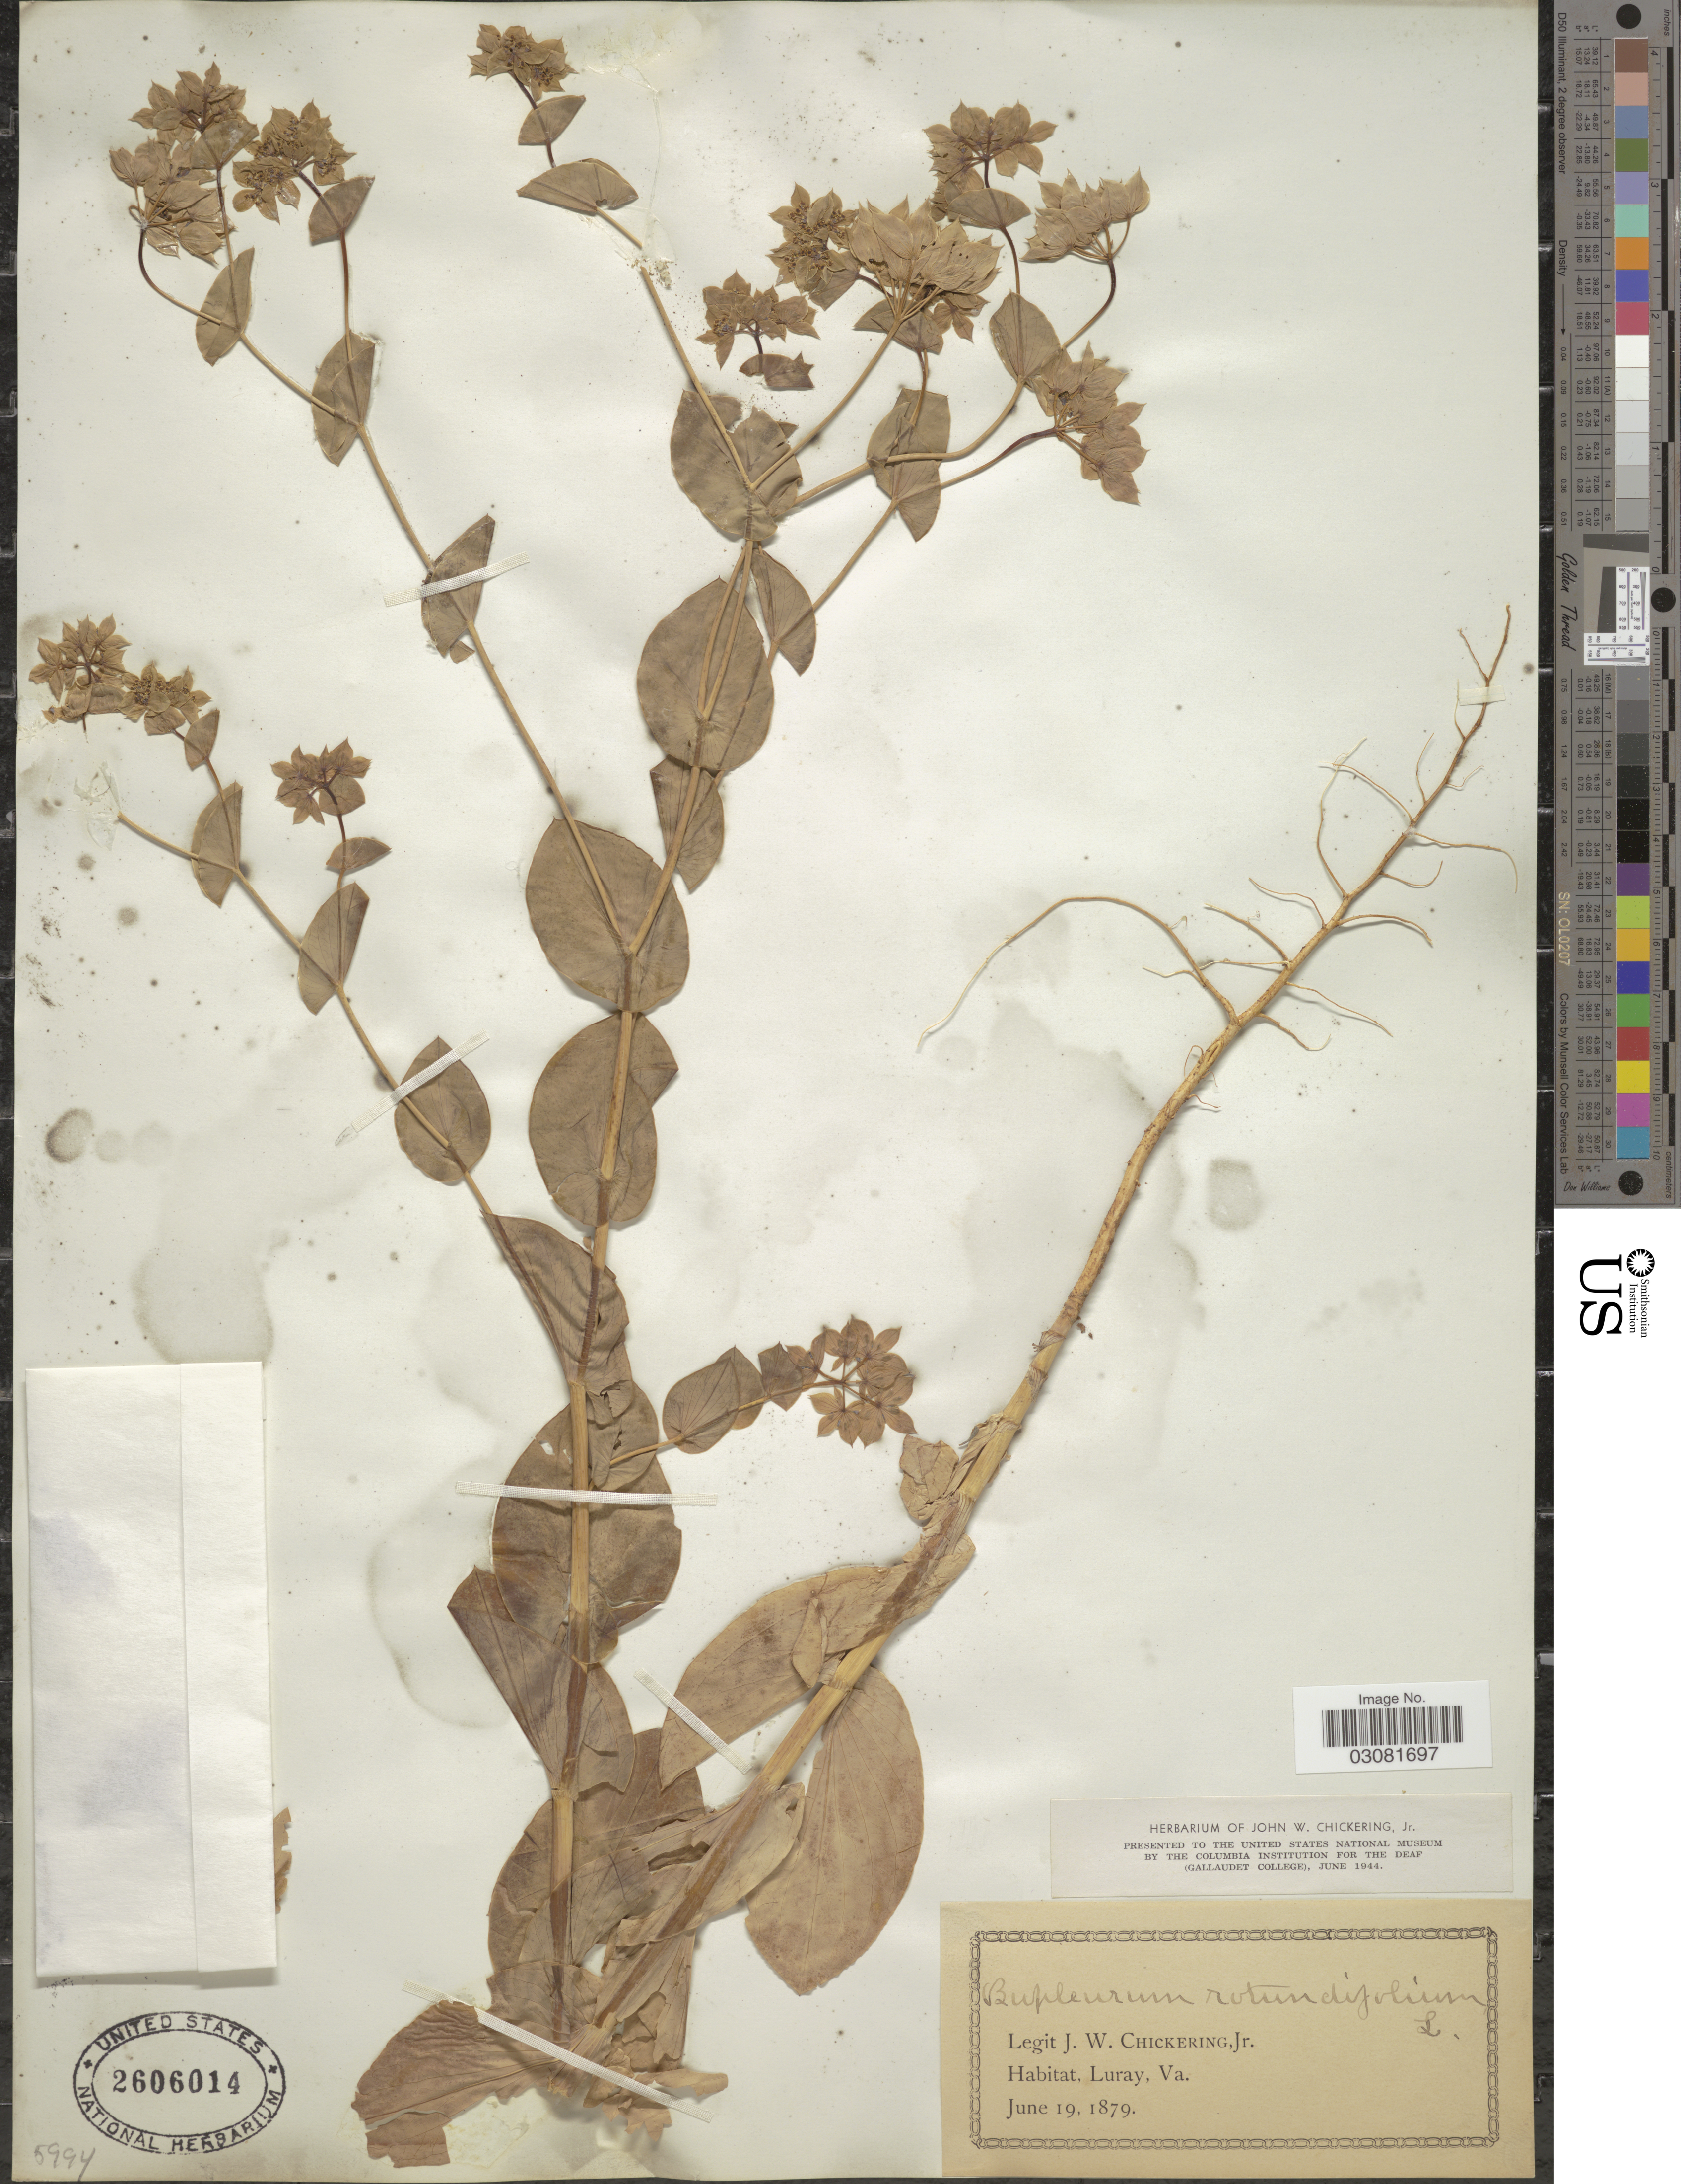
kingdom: Plantae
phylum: Tracheophyta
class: Magnoliopsida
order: Apiales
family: Apiaceae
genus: Bupleurum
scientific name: Bupleurum rotundifolium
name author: L.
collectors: J. W. Chickering Jr.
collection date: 1879-06-19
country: United States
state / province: Virginia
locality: Luray.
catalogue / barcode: US 2606014